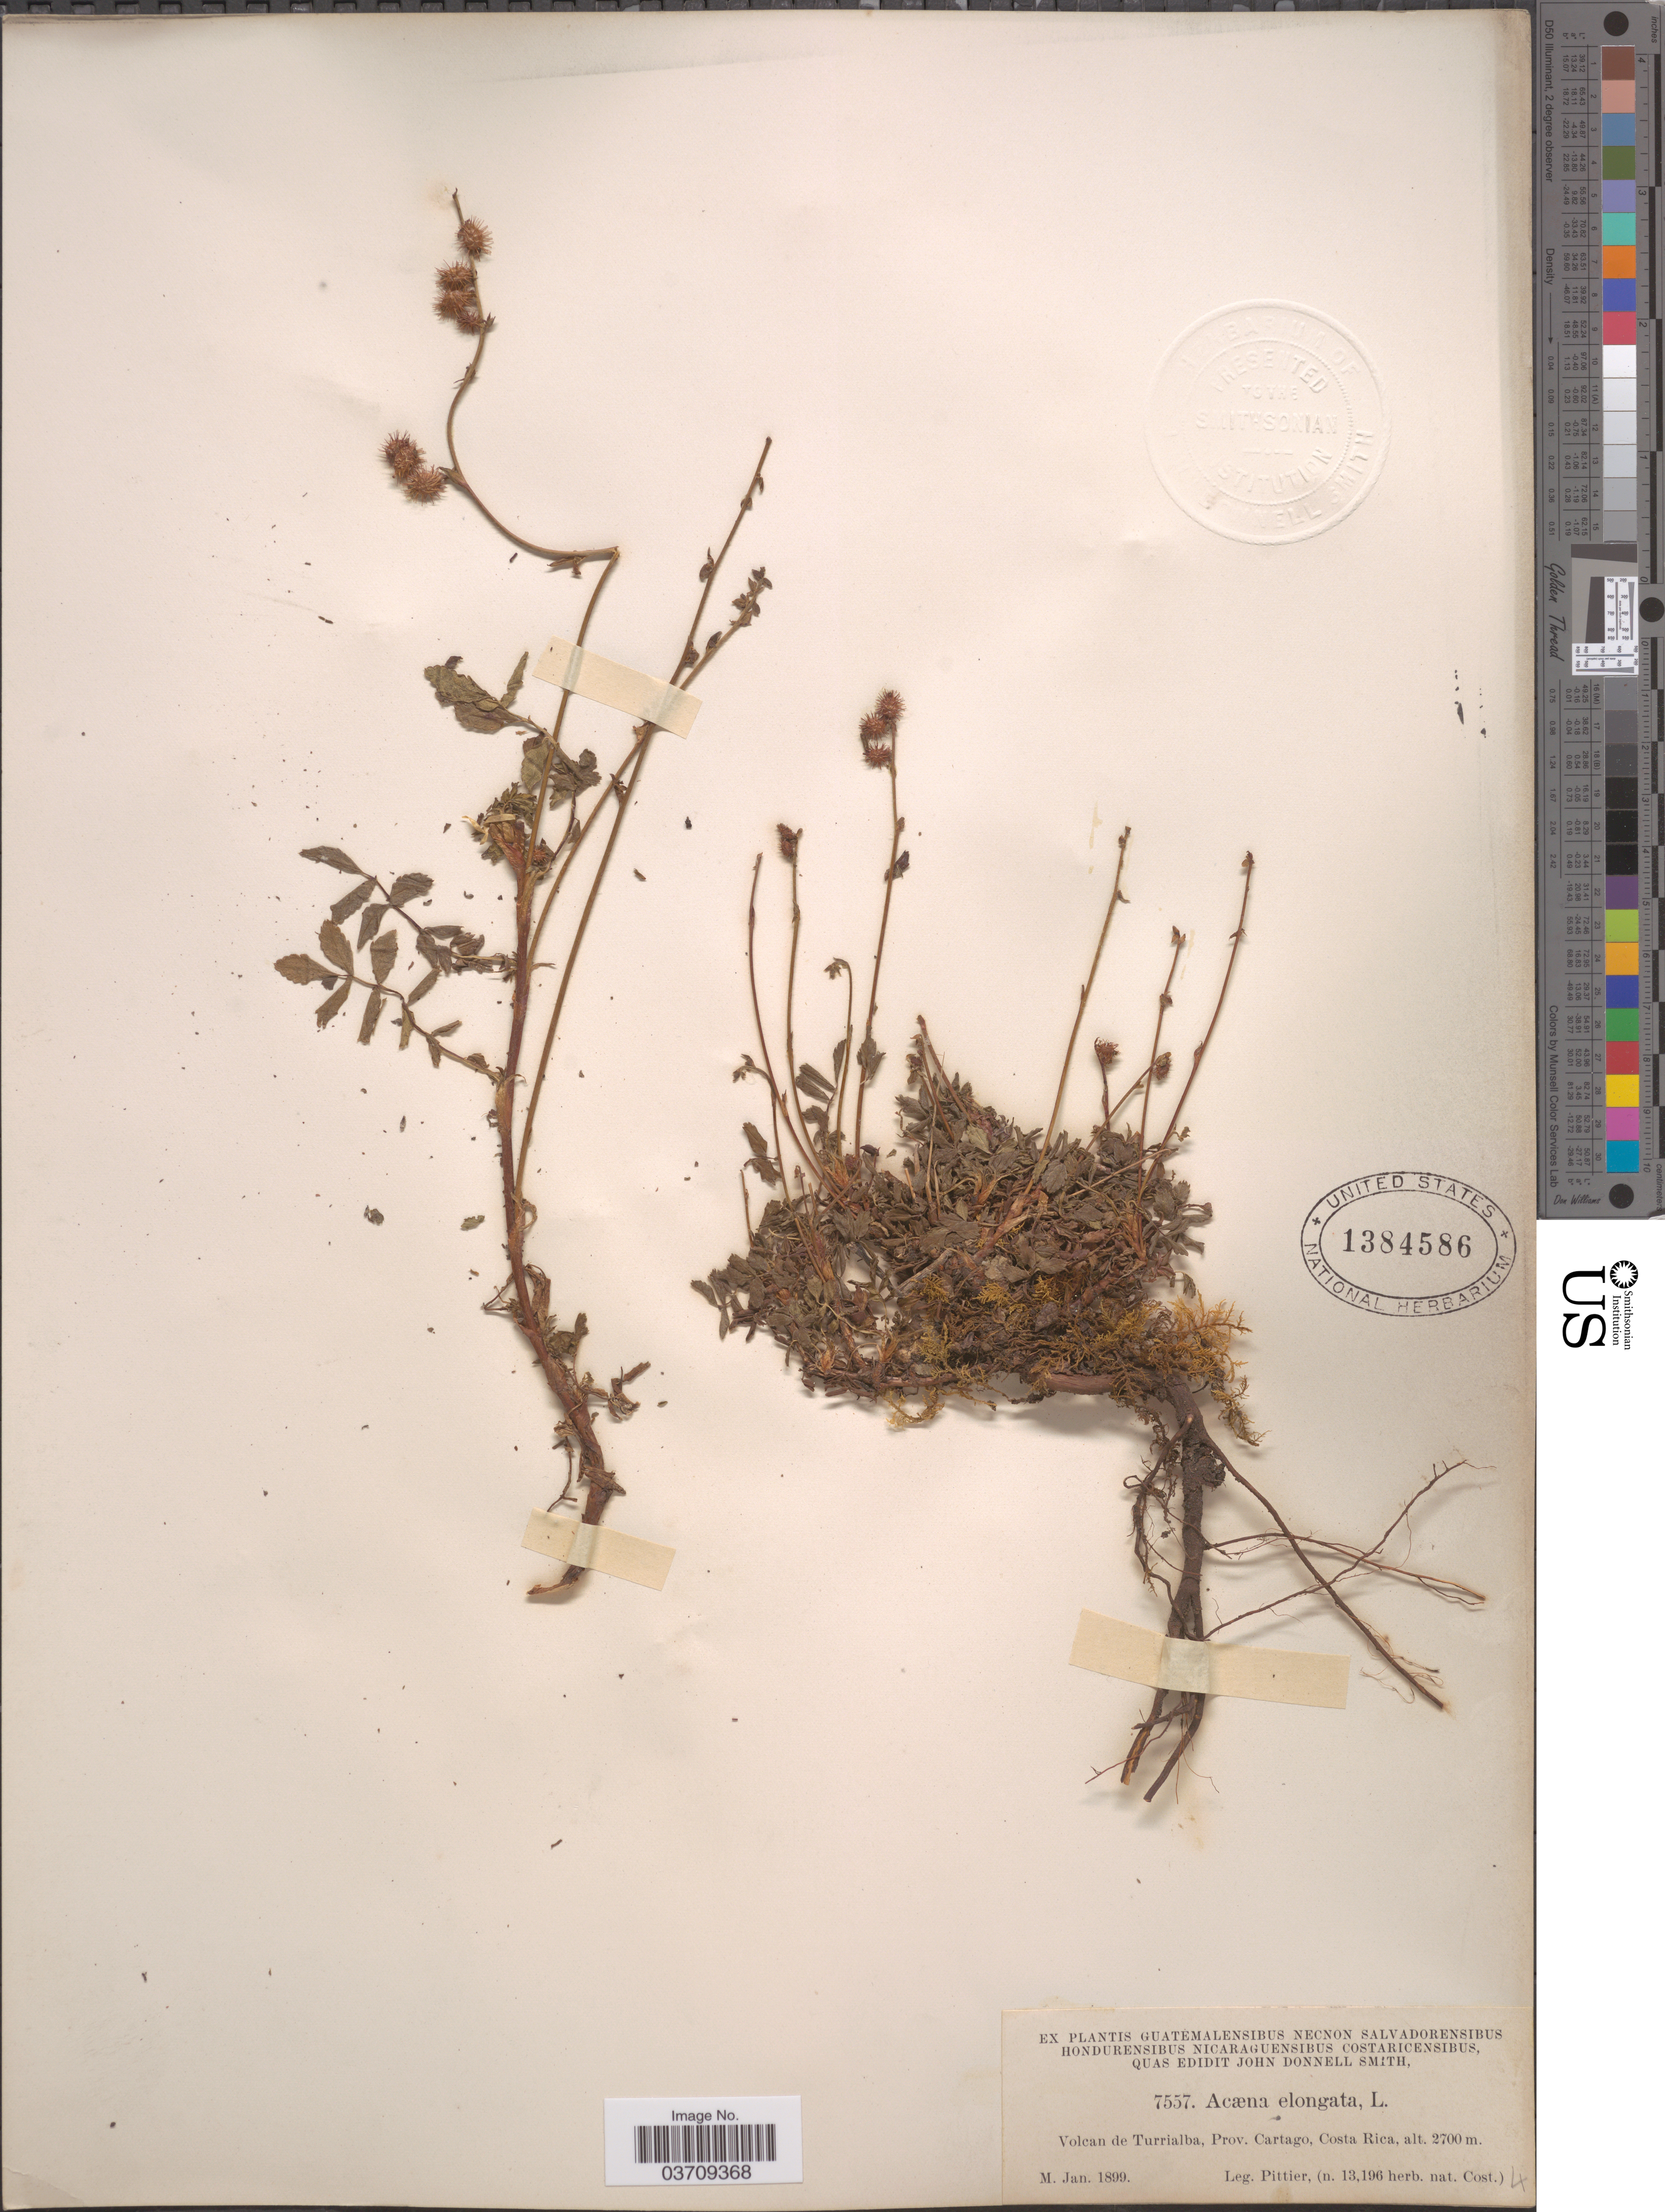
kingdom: Plantae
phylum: Tracheophyta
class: Magnoliopsida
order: Rosales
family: Rosaceae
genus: Acaena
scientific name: Acaena elongata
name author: L.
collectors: Pittier, --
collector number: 7557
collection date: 1899-01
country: Costa Rica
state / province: Cartago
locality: Volcan de Turrialba.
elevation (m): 2700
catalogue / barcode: US 1384856